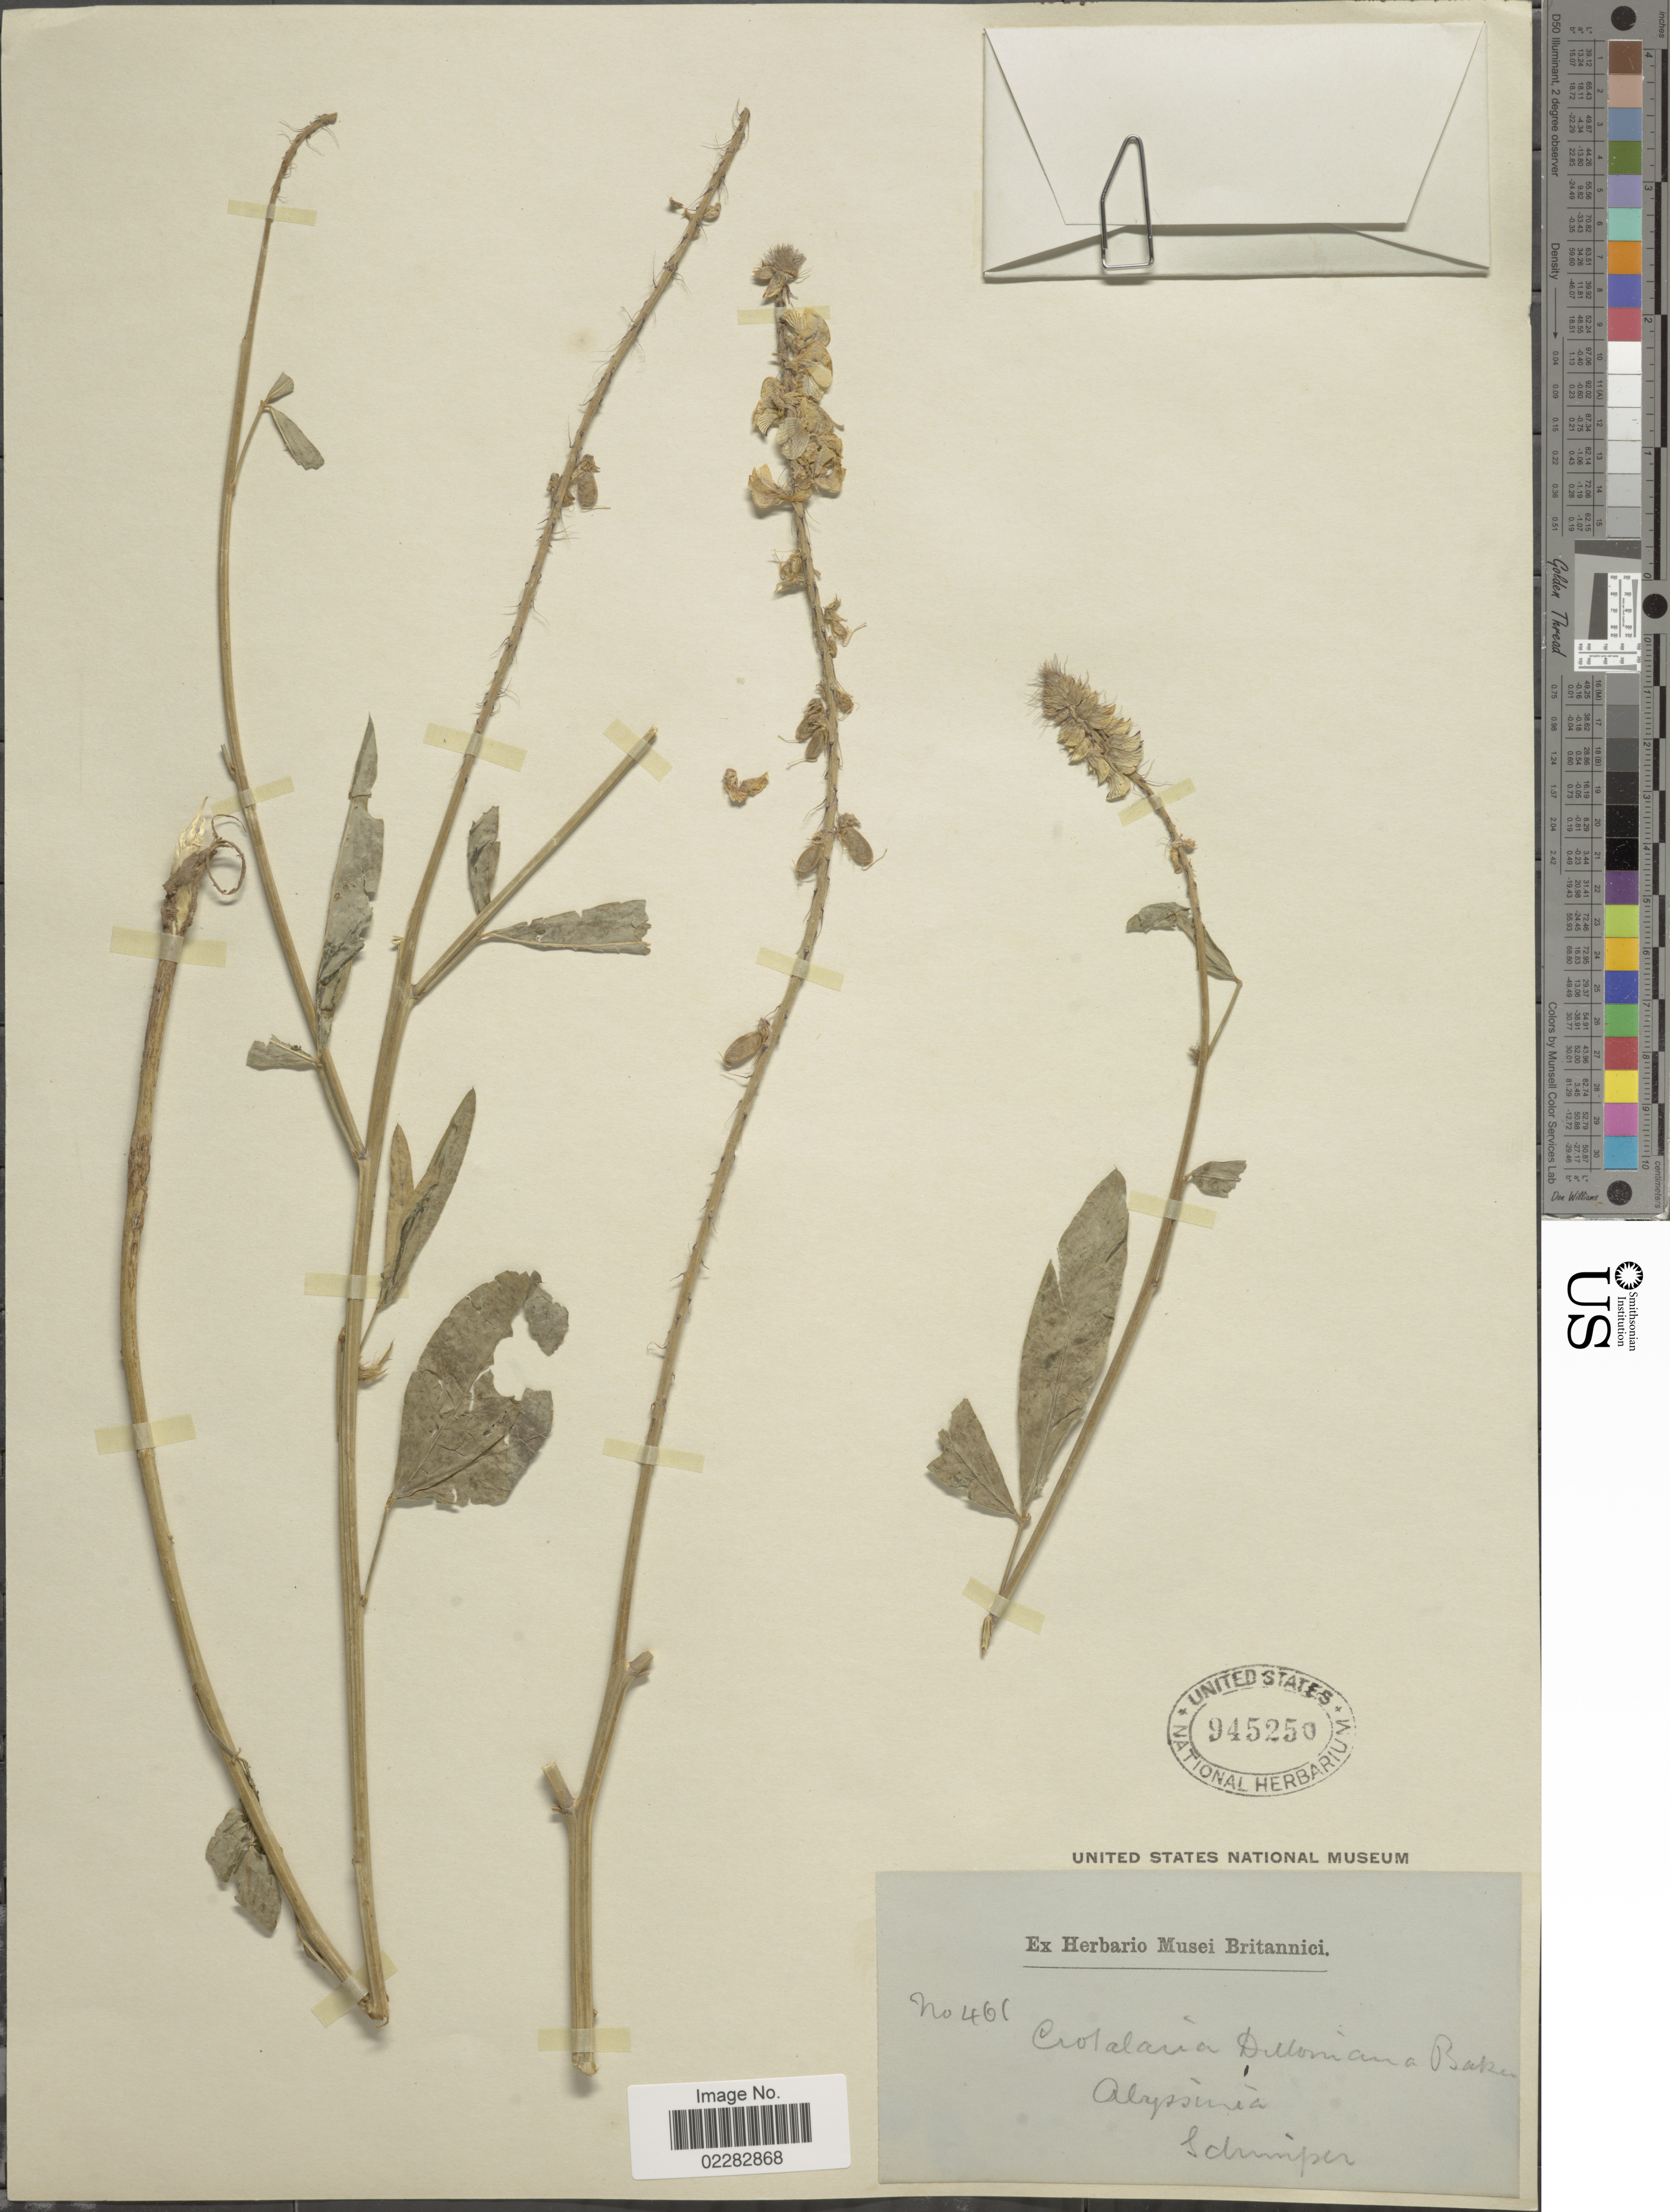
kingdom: Plantae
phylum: Tracheophyta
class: Magnoliopsida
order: Fabales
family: Fabaceae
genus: Crotalaria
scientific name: Crotalaria dilloniana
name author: Baker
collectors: -. Schimper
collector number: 461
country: Eritrea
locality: Abyssinia. [interpreted]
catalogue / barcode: US 945250